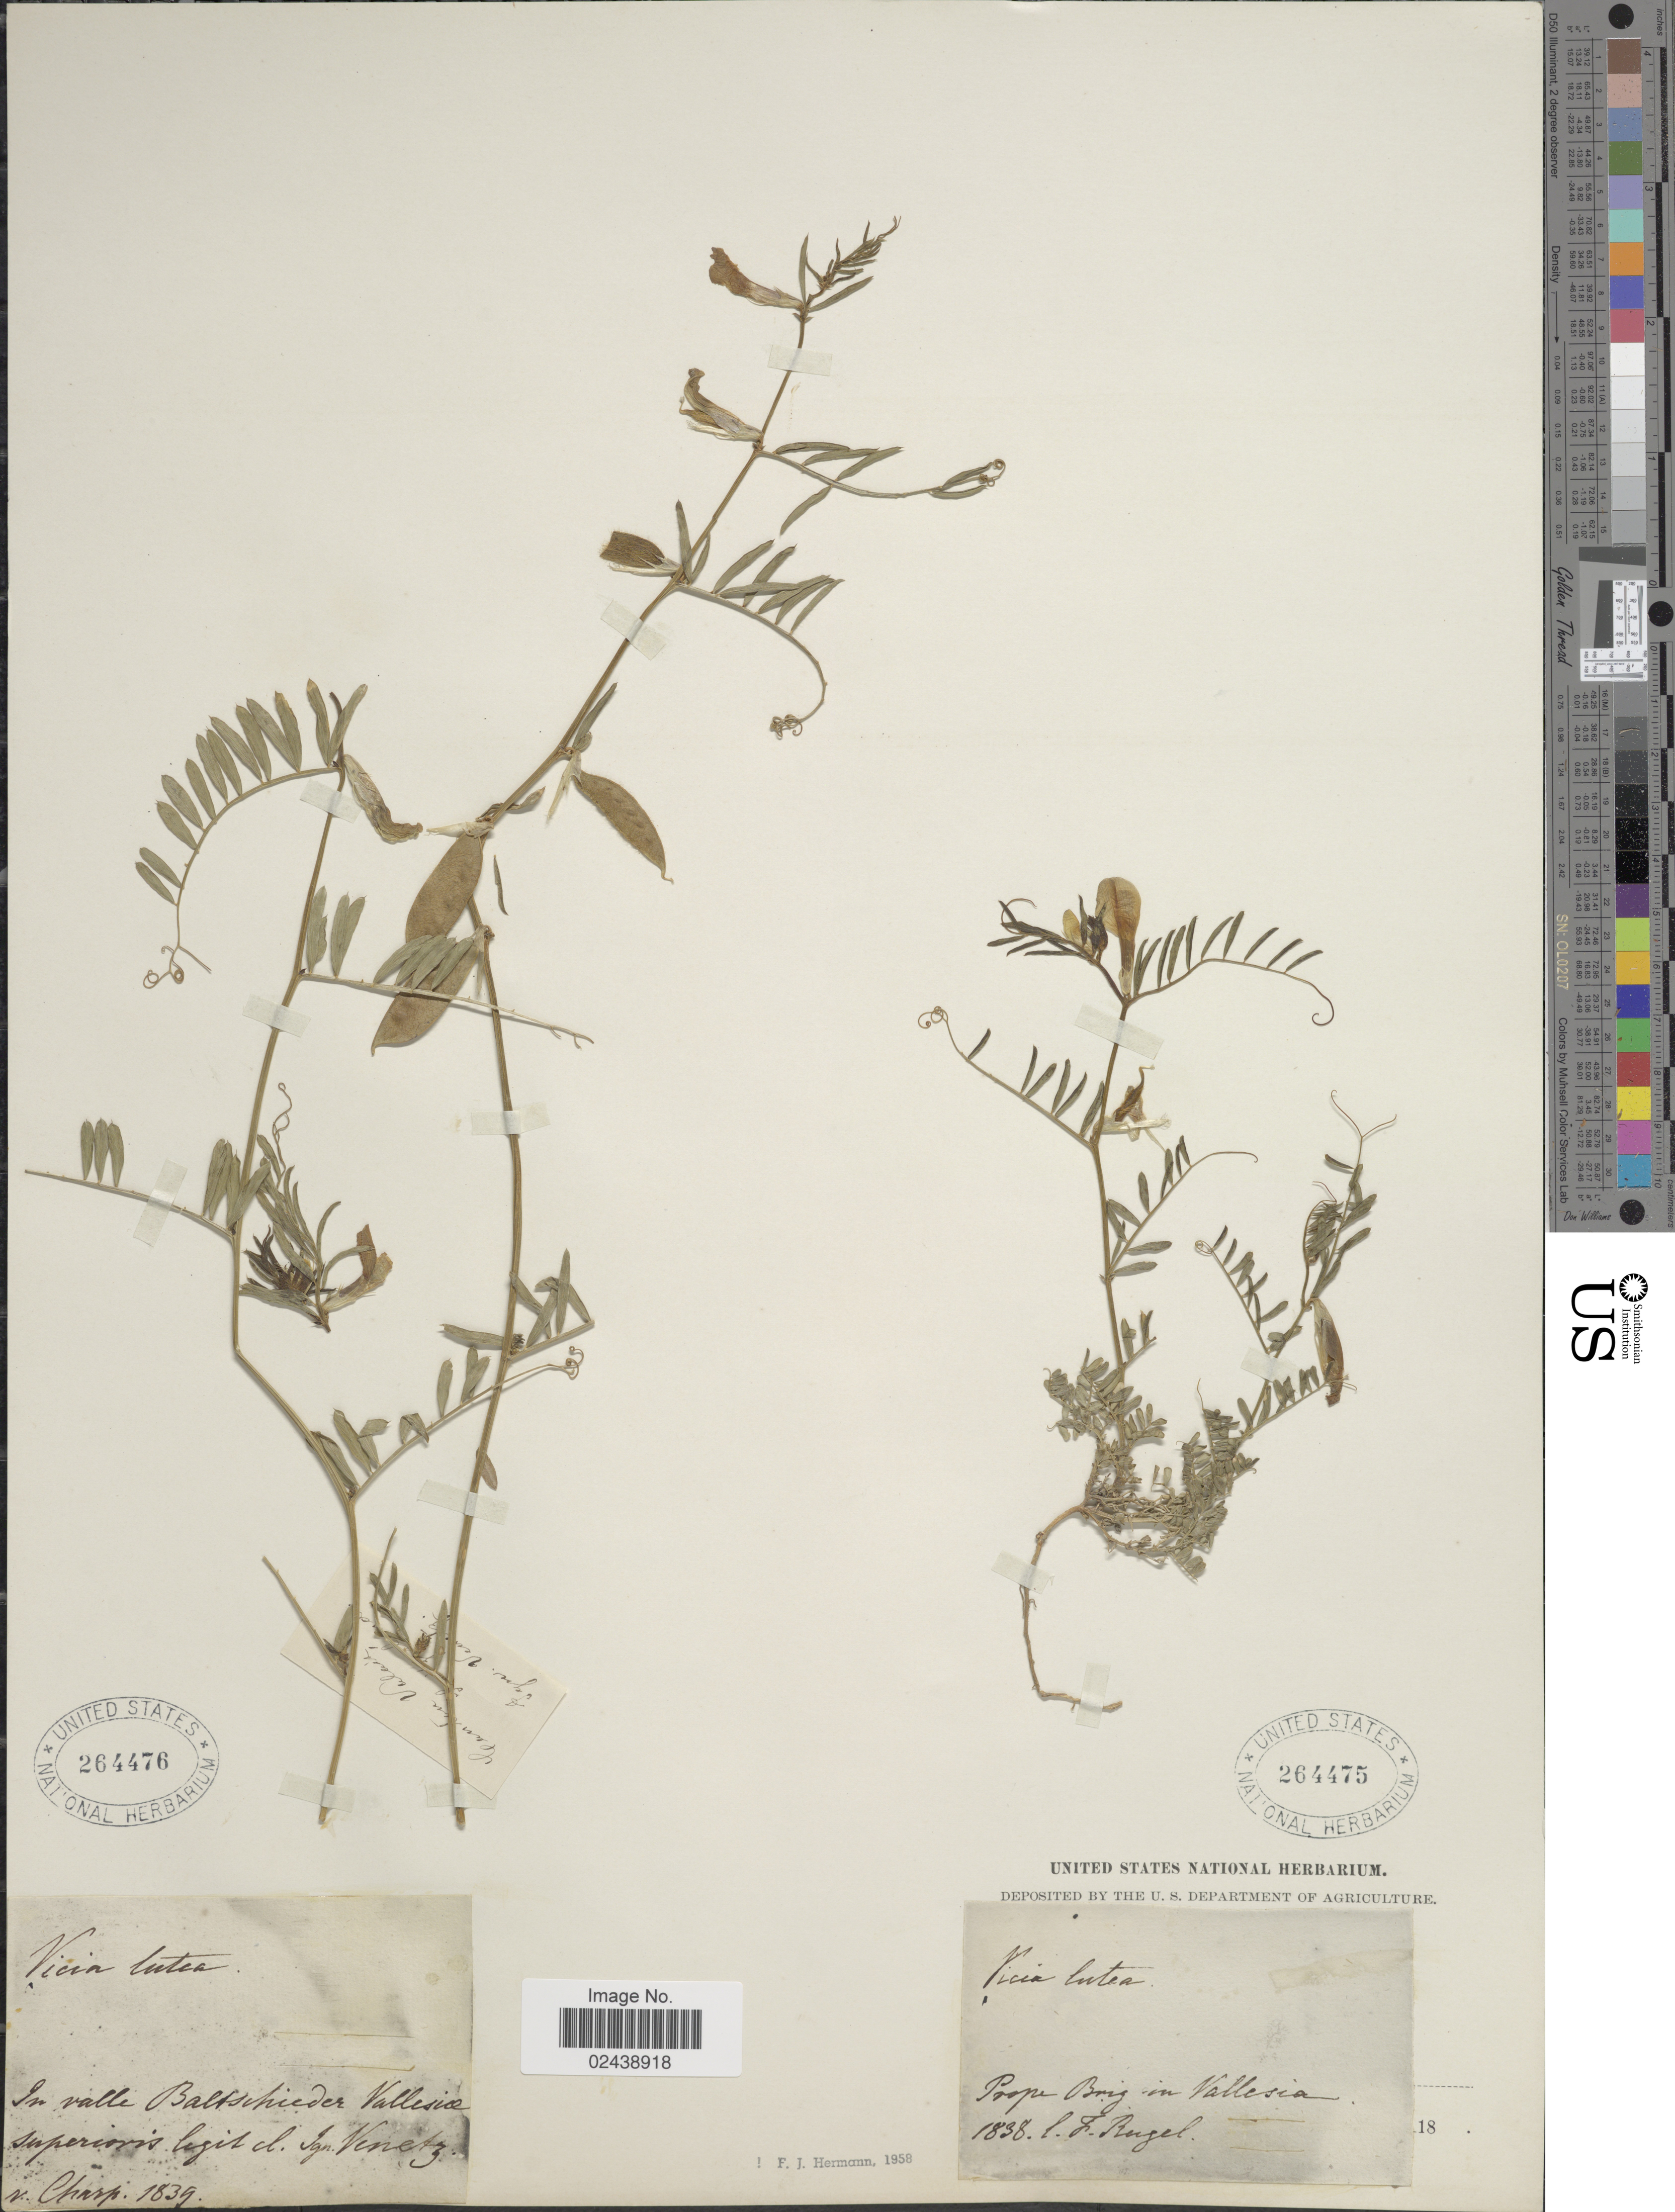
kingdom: Plantae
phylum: Tracheophyta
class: Magnoliopsida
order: Fabales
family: Fabaceae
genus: Vicia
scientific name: Vicia lutea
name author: L.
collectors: I. Venetz & Charpentier, --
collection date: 1839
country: Switzerland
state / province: Valais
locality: In valle Baltschieder Valles ice superioris.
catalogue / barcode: US 264476